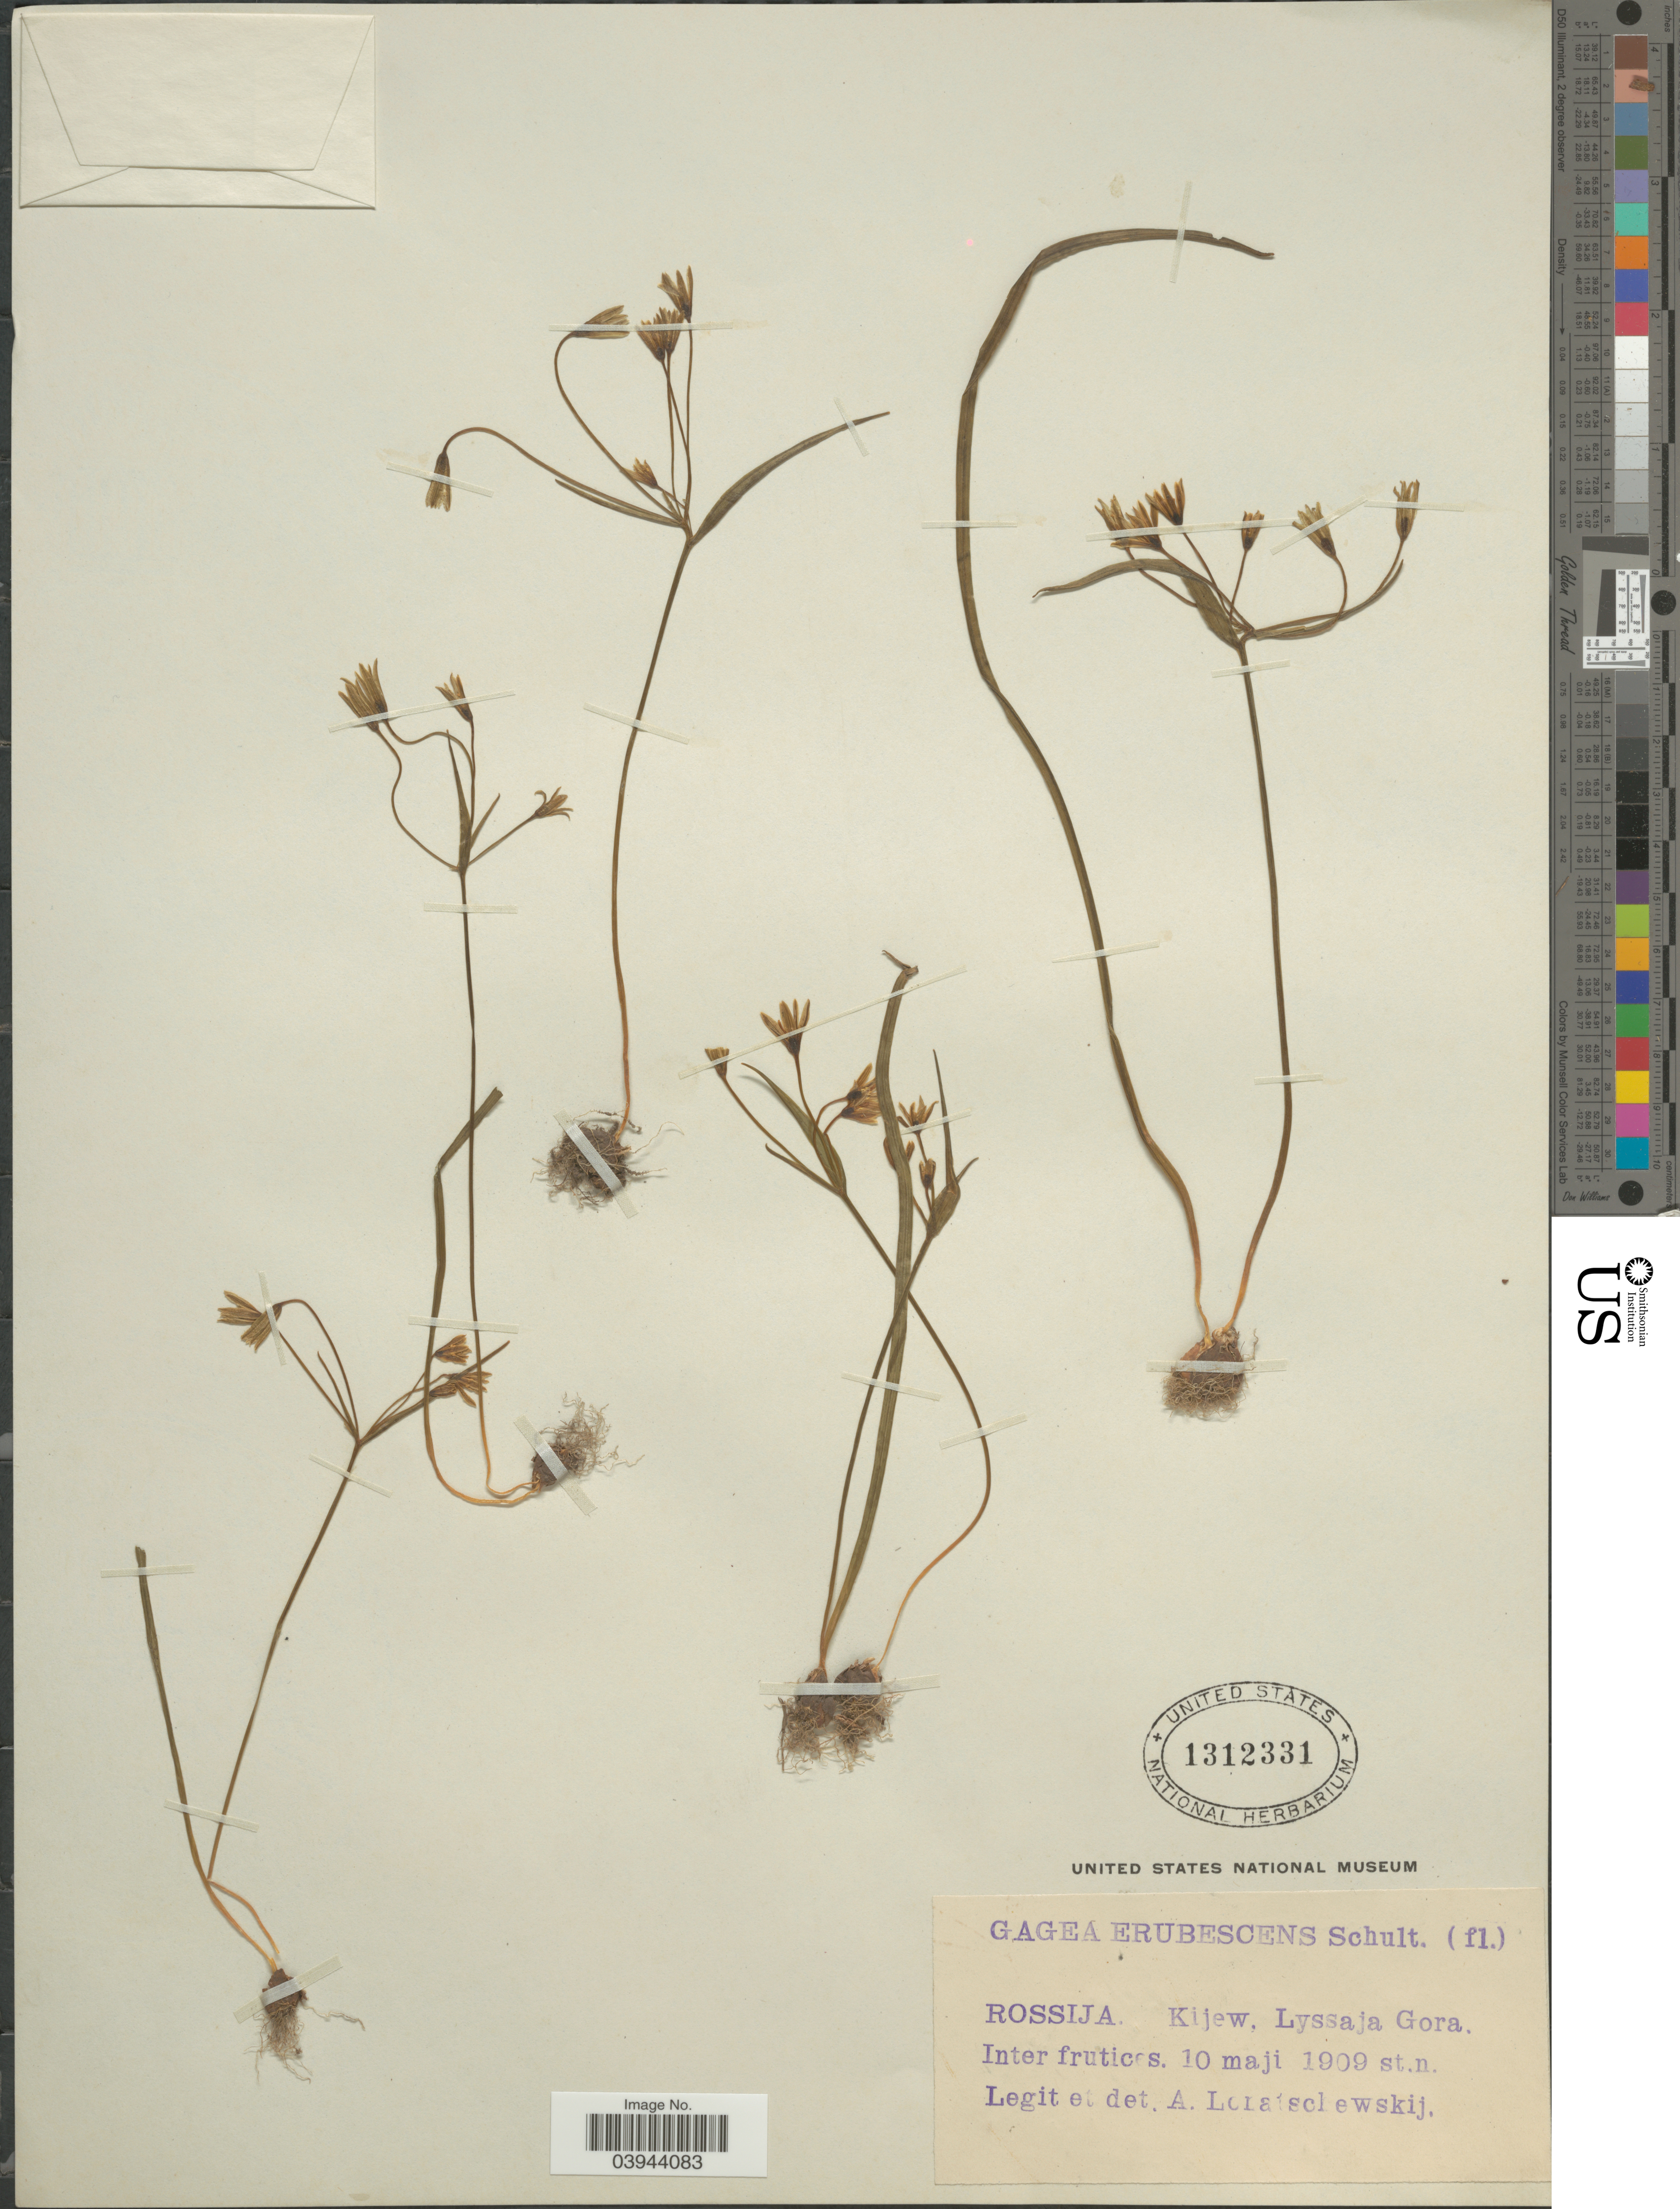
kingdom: Plantae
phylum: Tracheophyta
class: Liliopsida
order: Liliales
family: Liliaceae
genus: Gagea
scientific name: Gagea erubescens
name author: (Besser) Schult. & Schult. f.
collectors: A. Lonatschewskij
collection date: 1909-05-10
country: Ukraine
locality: Rossija. Kijew. Lyssaja Gora.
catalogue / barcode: US 1312331